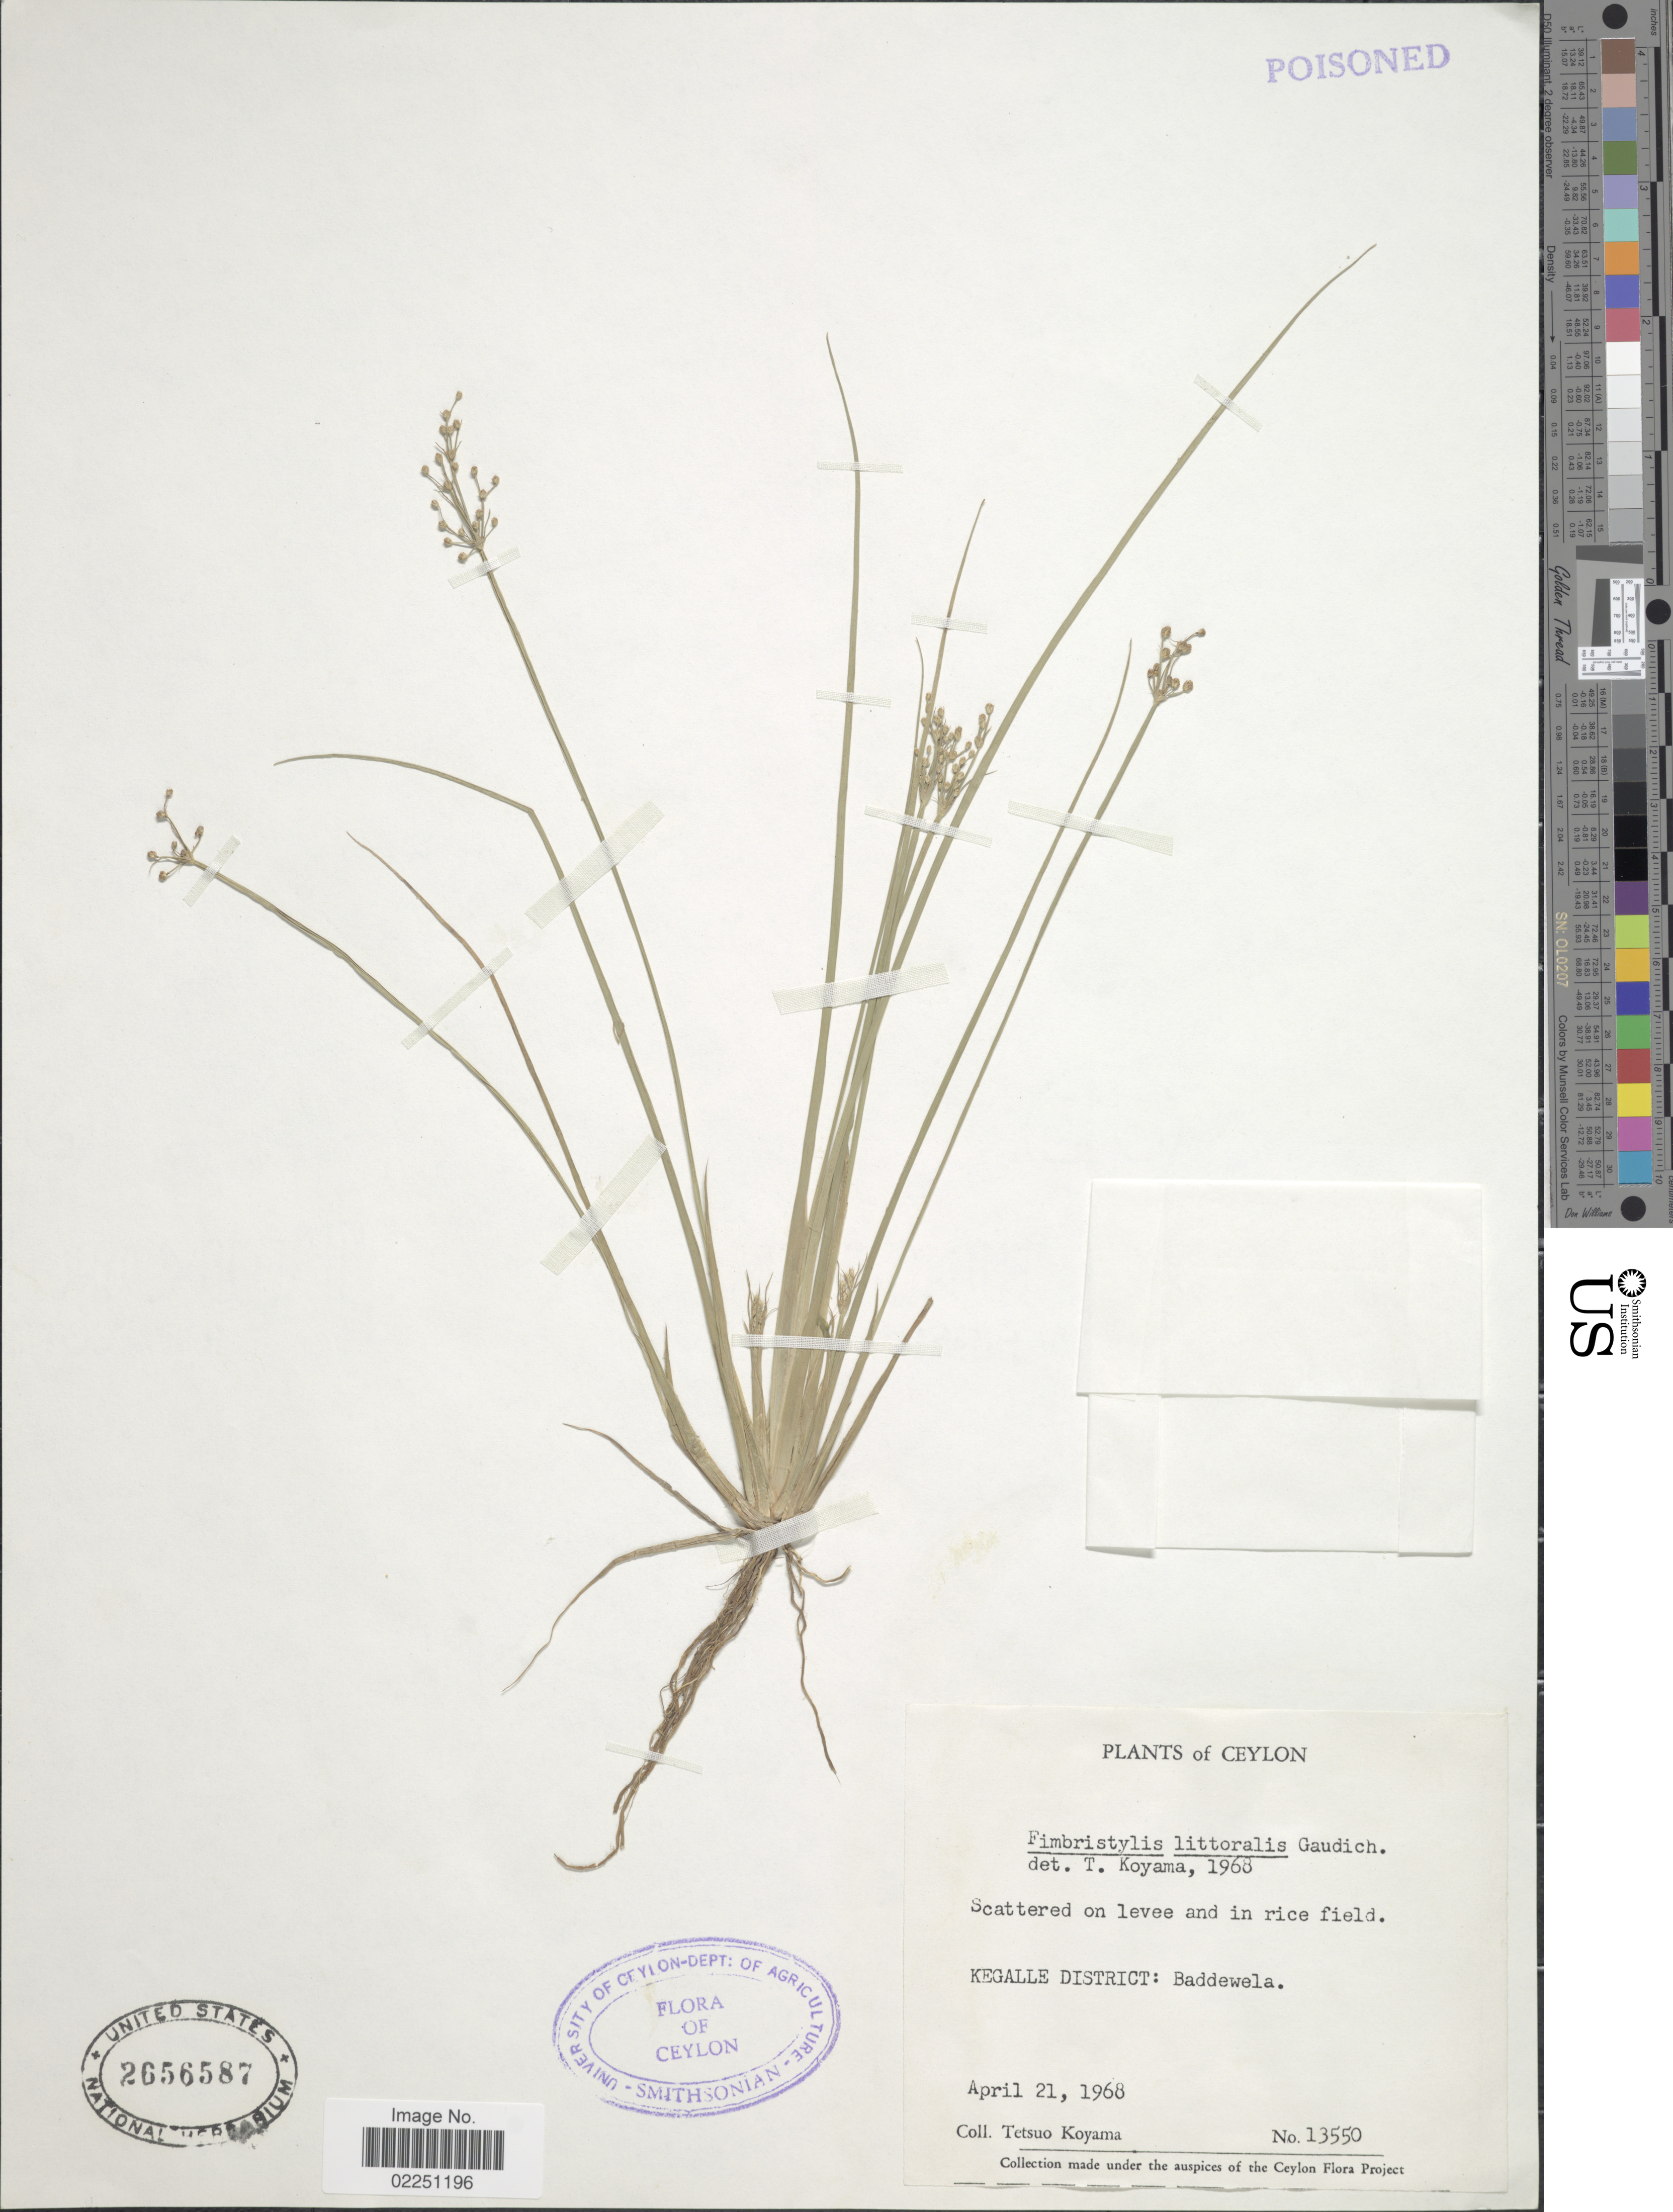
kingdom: Plantae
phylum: Tracheophyta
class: Liliopsida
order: Poales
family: Cyperaceae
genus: Fimbristylis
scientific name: Fimbristylis littoralis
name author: Gaudich.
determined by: Strong, M. T., (US), Smithsonian Institution - National Museum of Natural History (UNITED STATES)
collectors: T. Koyama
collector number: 13550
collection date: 1968-04-21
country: Sri Lanka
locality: Ceylon. Kegalle District: Baddewela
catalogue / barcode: US 2656587